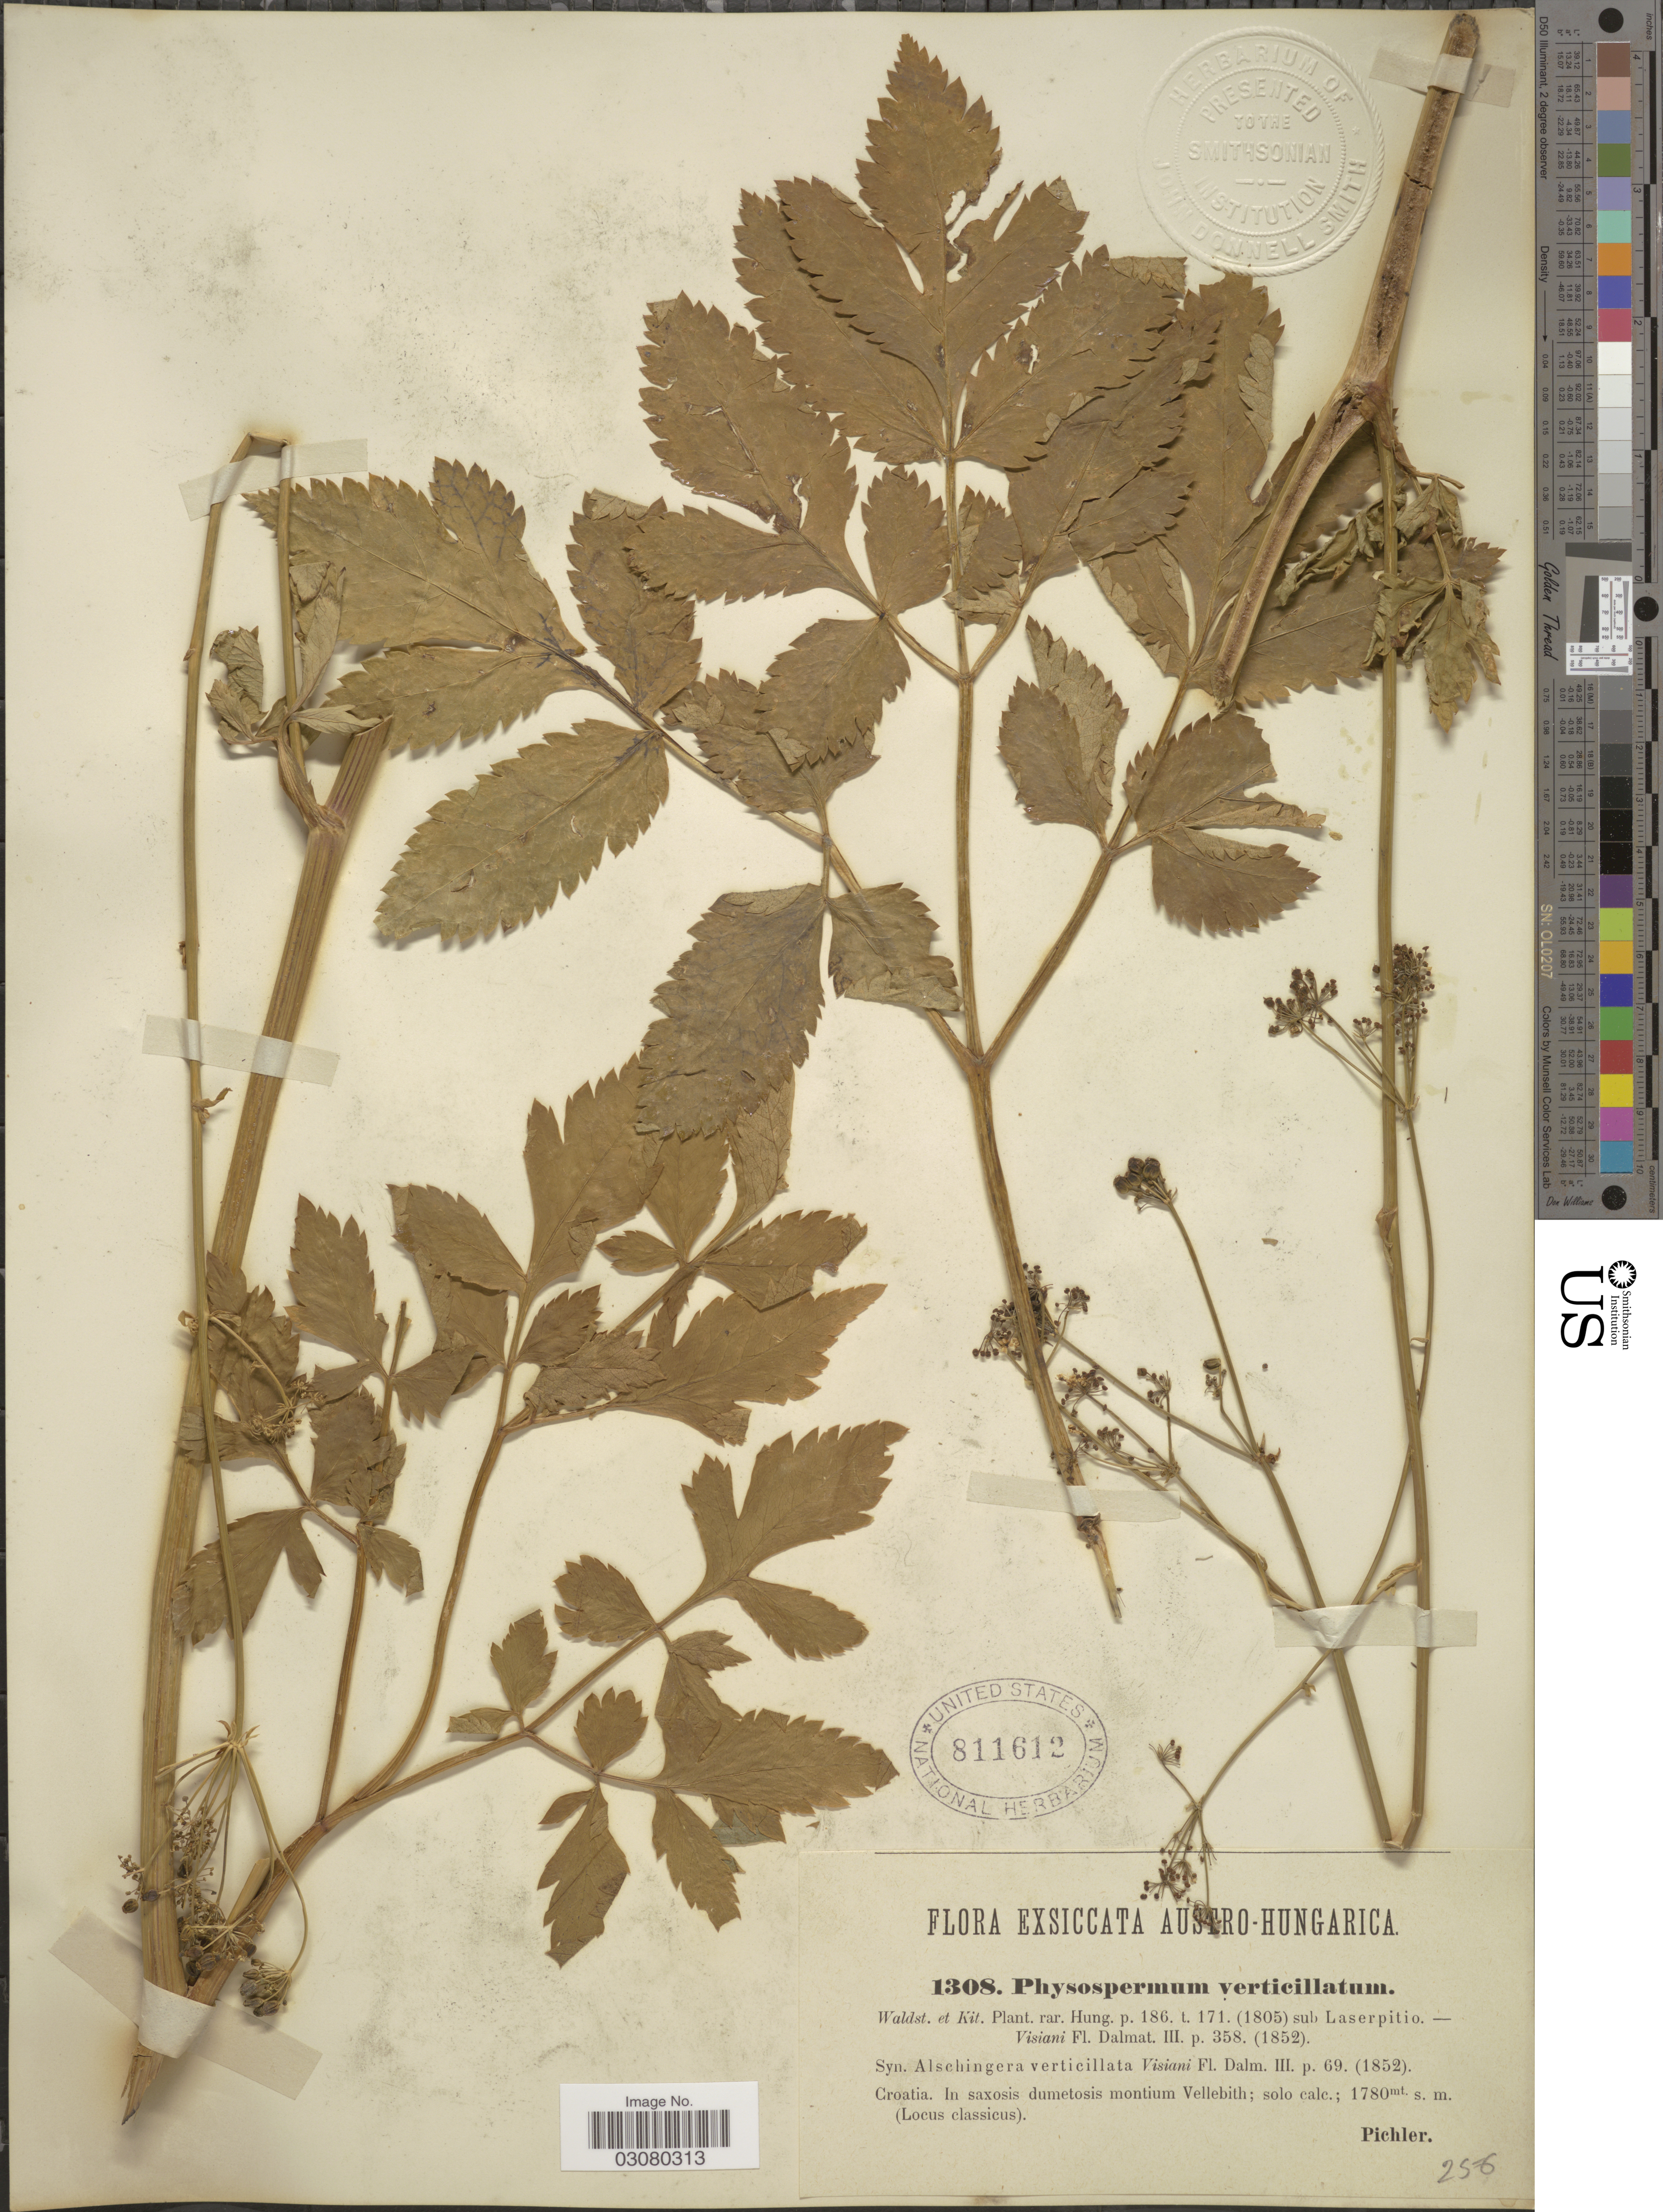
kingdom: Plantae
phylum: Tracheophyta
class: Magnoliopsida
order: Apiales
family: Apiaceae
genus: Physospermum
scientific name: Physospermum verticillatum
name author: Vis.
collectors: Pichler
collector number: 1308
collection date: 1852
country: Croatia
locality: Austro-Hungarica. In saxosis dumetosis montium Vellebith.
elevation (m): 1780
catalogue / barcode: US 811612